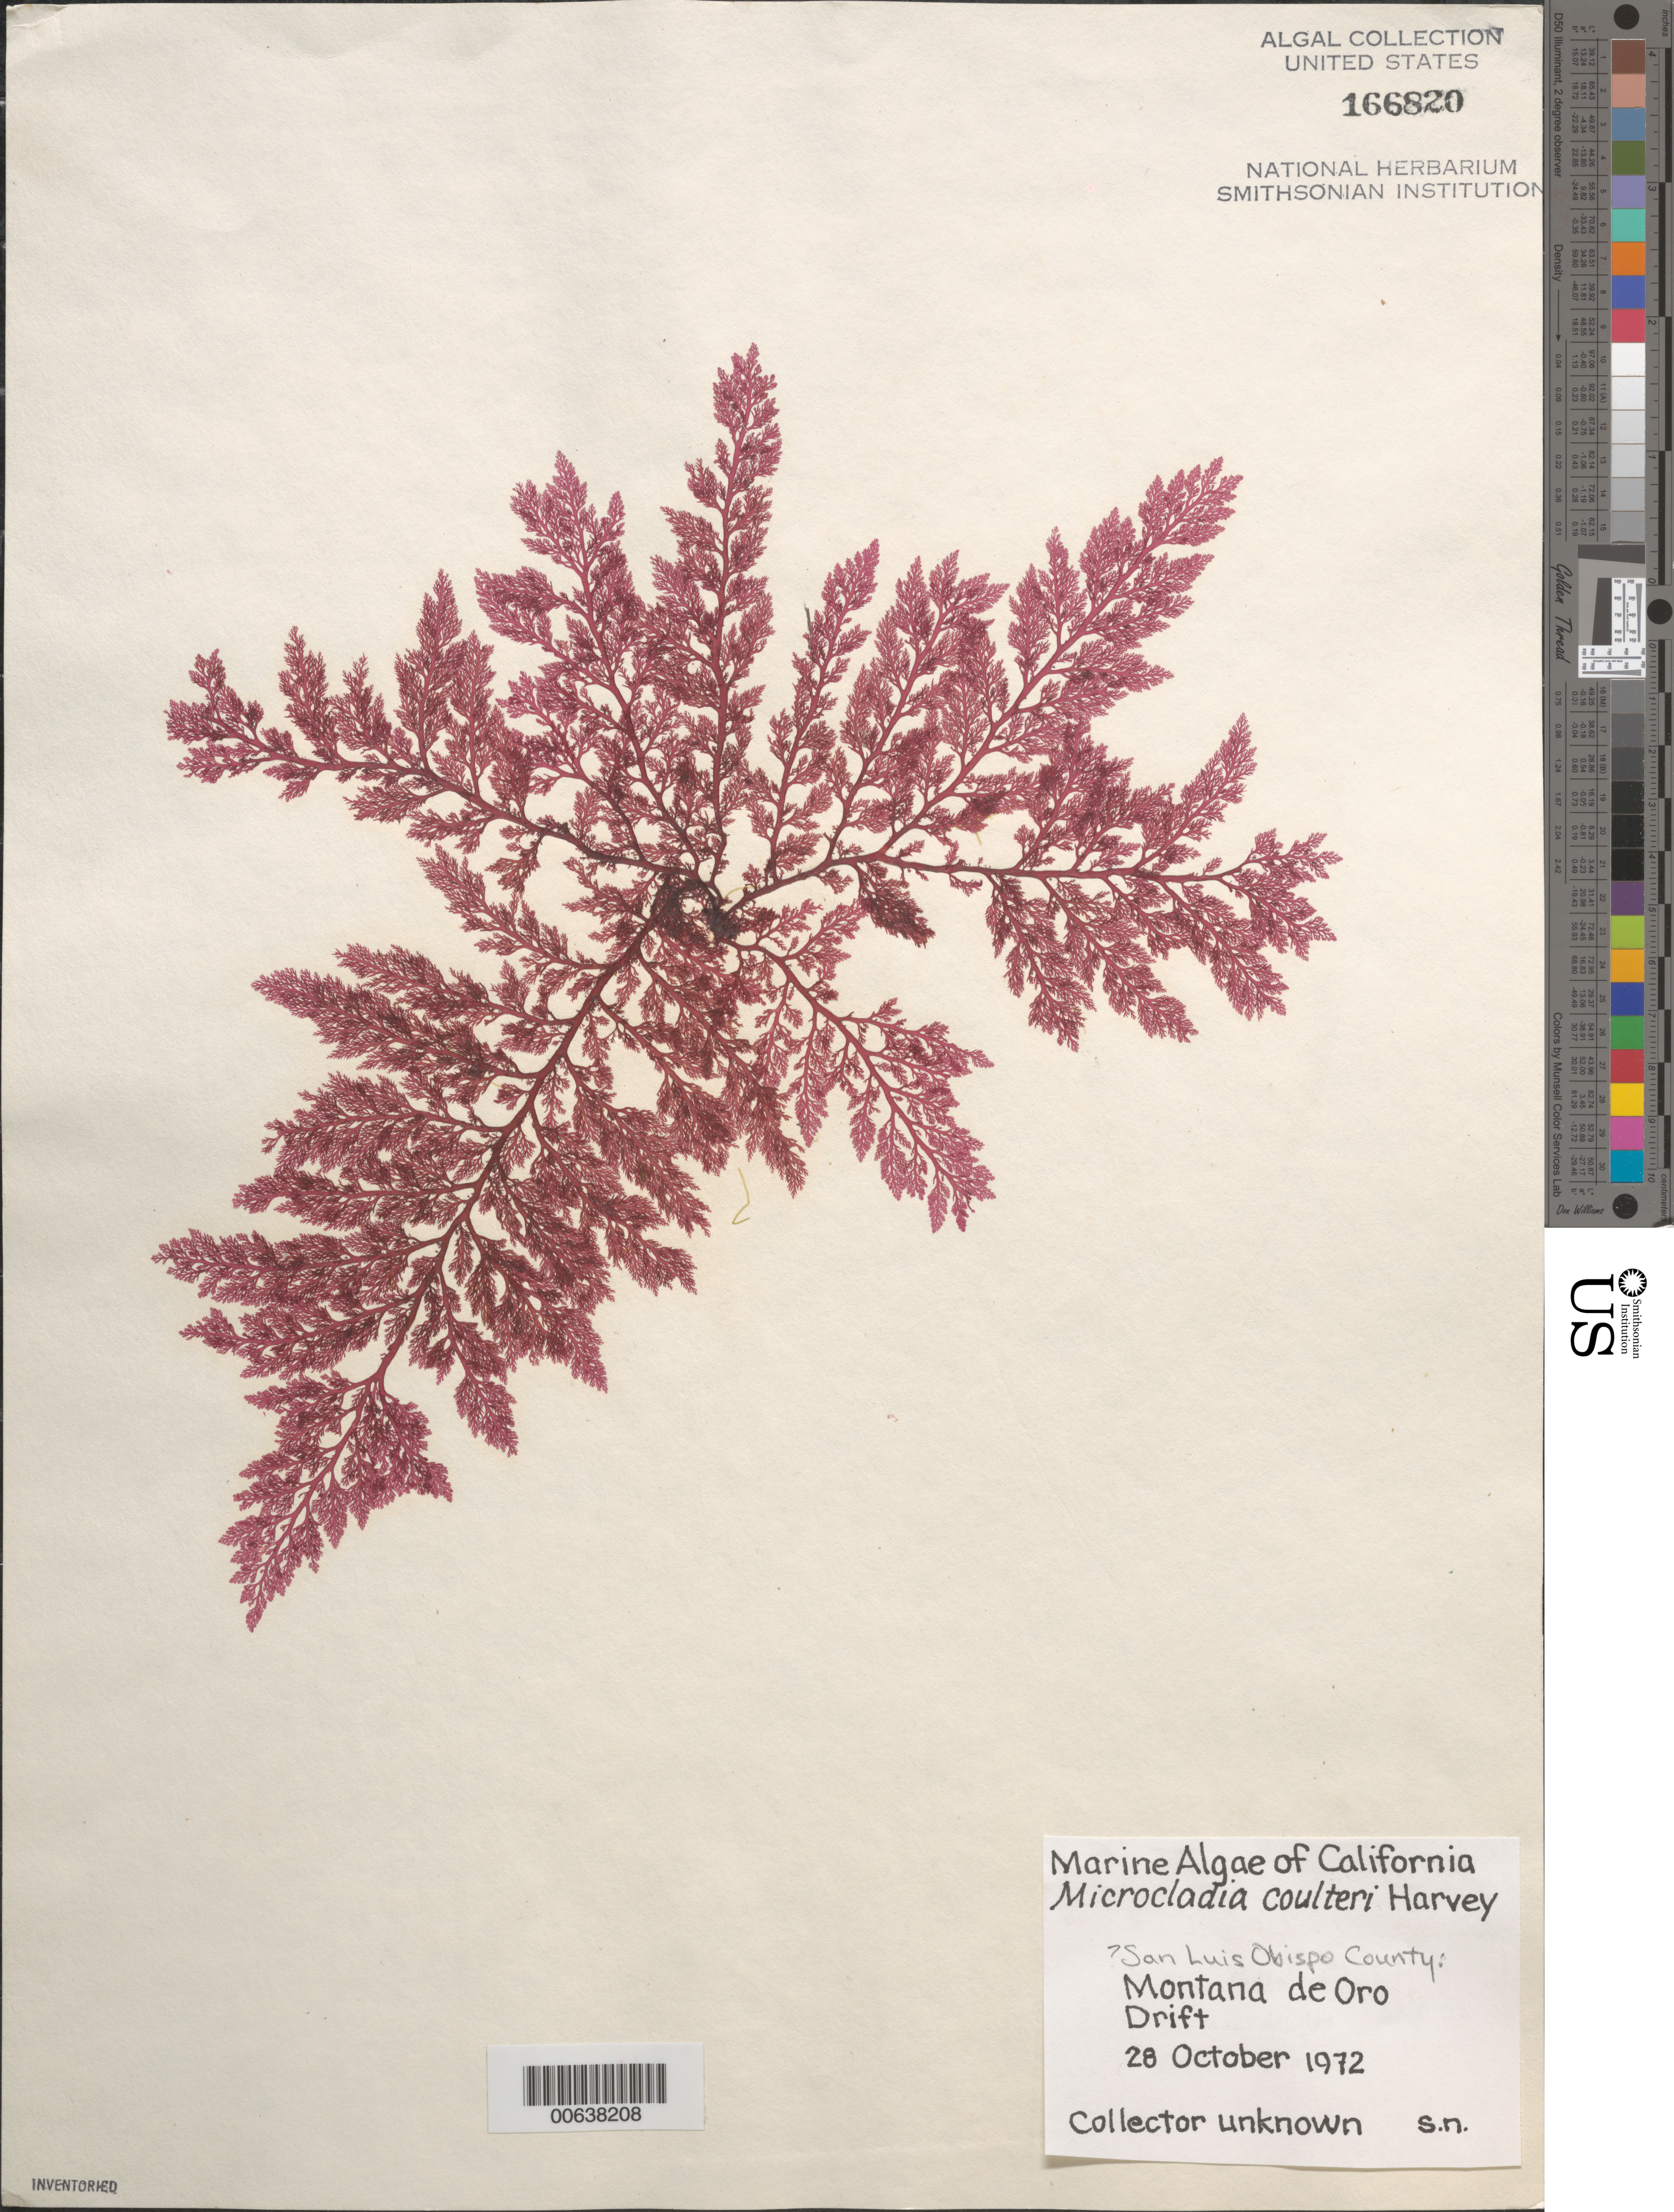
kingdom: Plantae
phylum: Rhodophyta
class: Florideophyceae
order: Ceramiales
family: Ceramiaceae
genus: Microcladia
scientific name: Microcladia coulteri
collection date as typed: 28 Oct 1972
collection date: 1972-10-28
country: United States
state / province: California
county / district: San Luis Obispo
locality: Montana de Oro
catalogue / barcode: US 166820